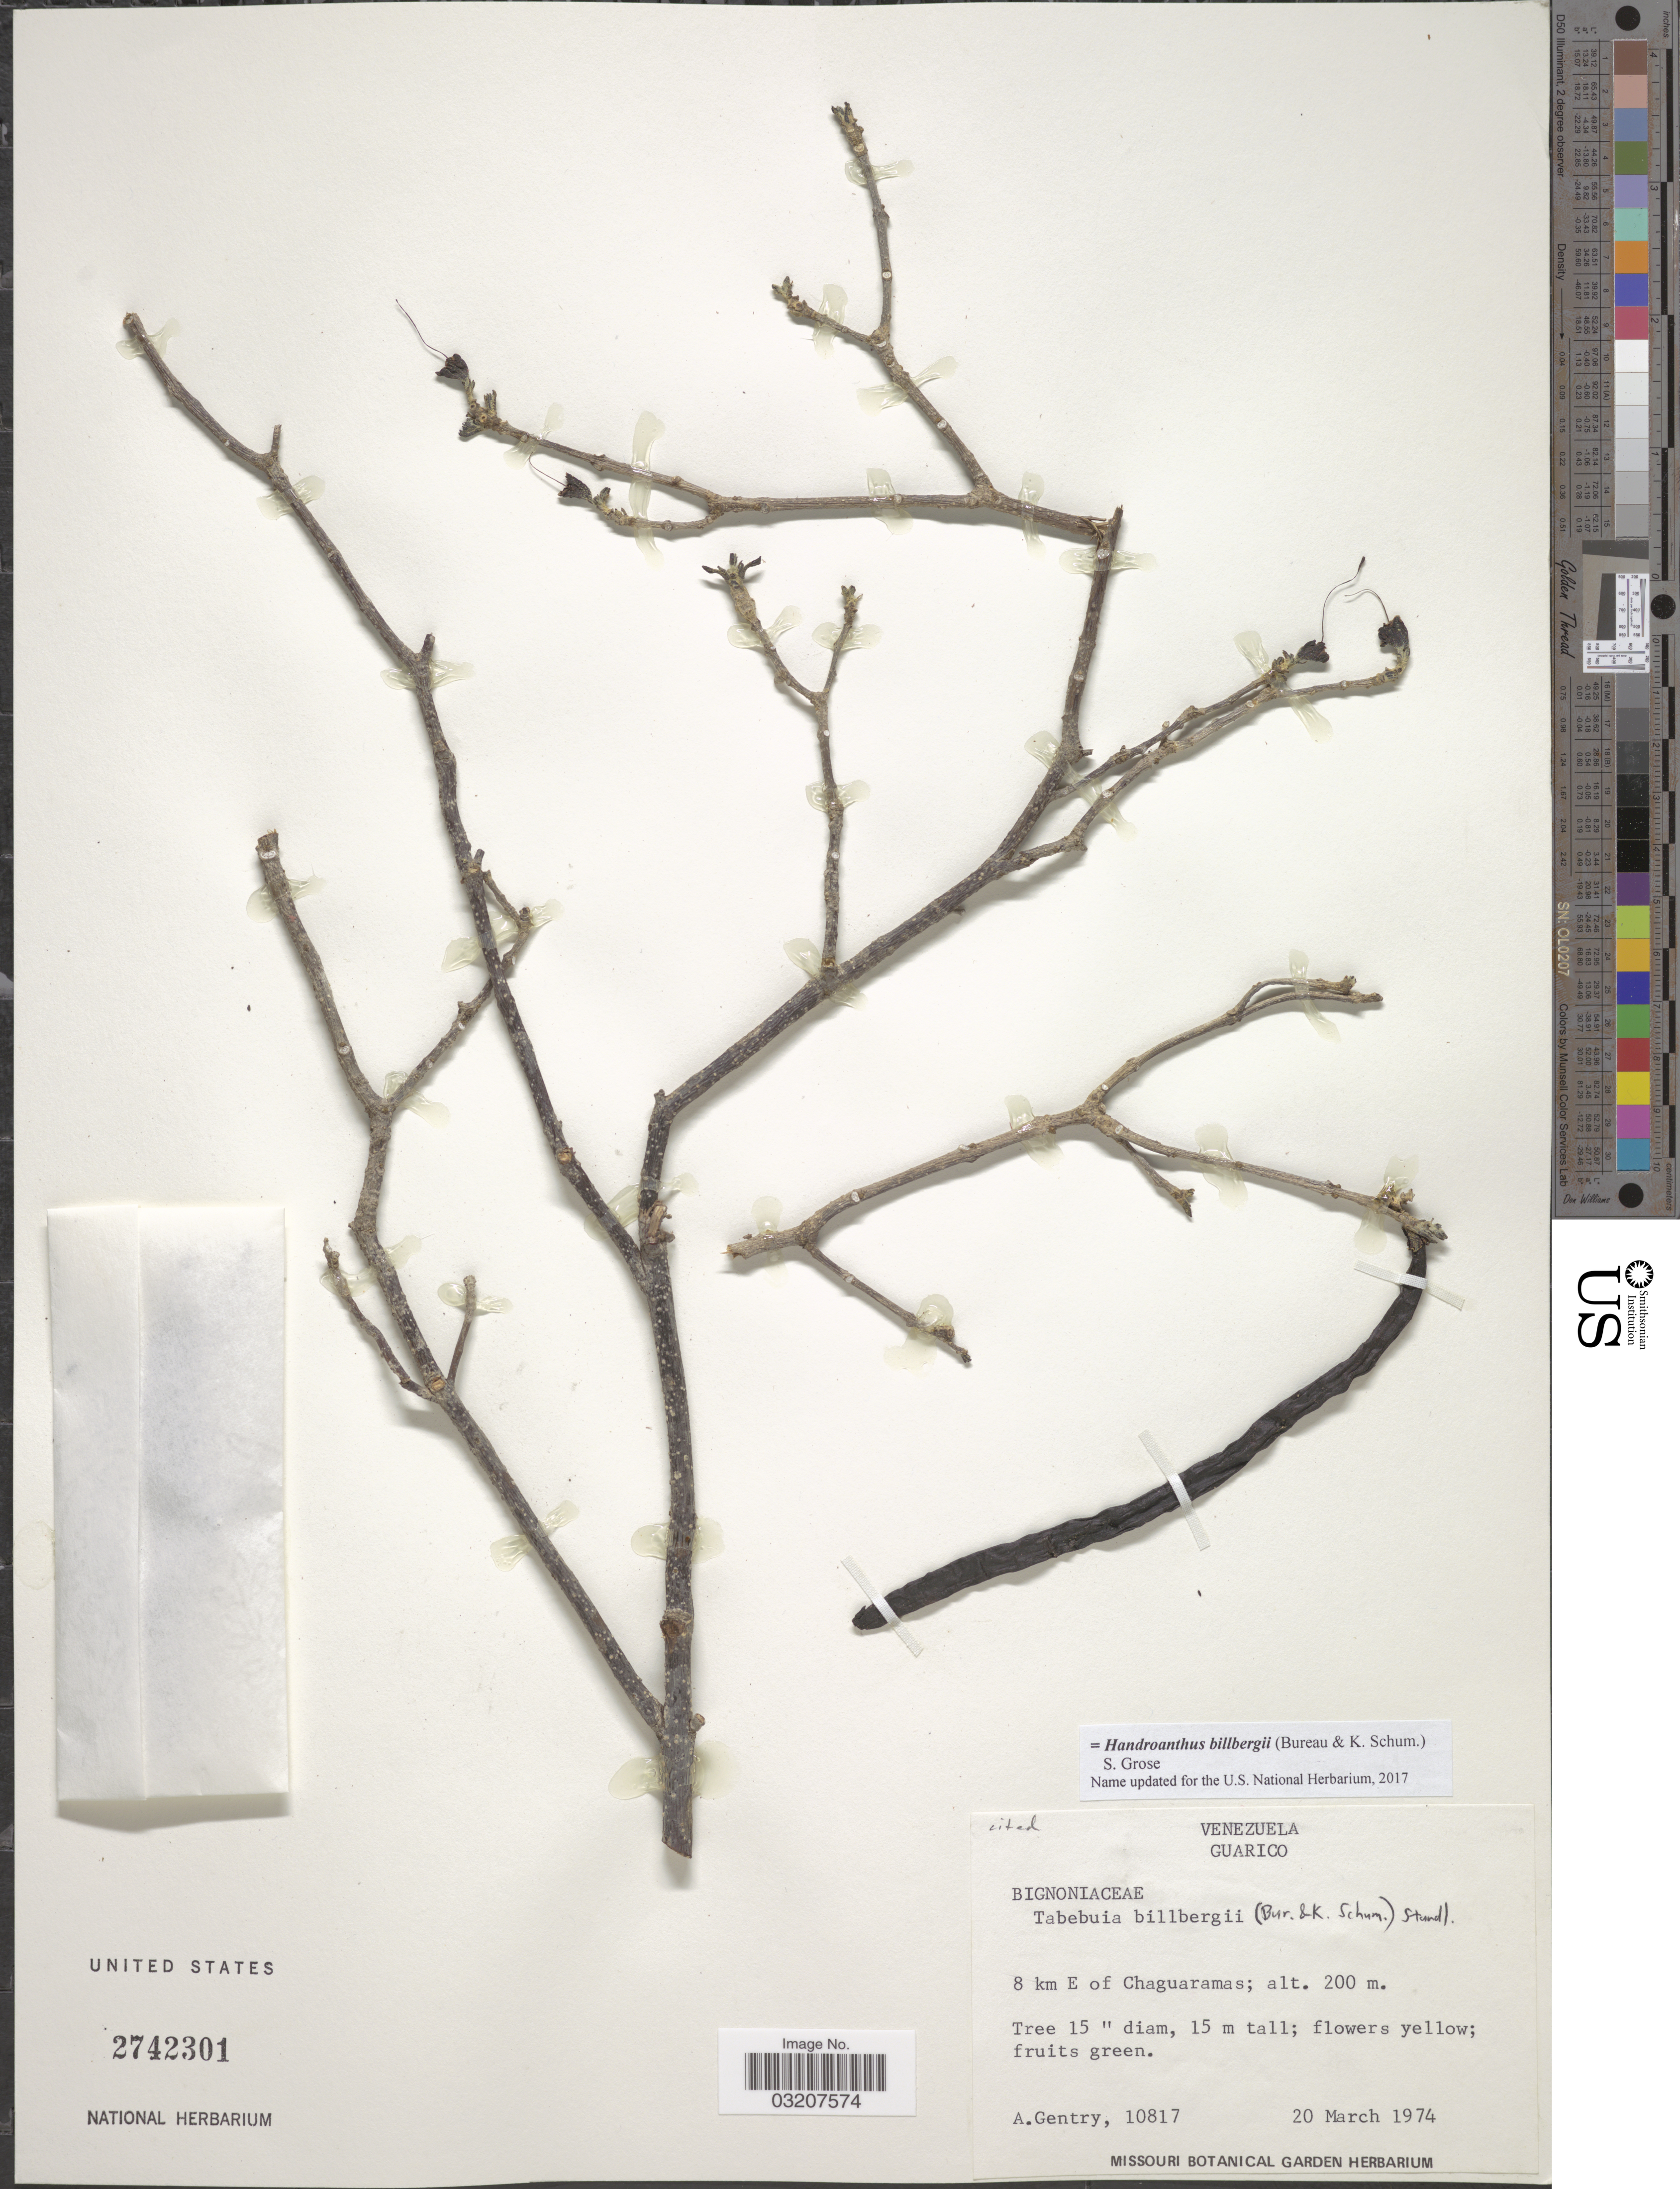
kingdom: Plantae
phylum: Tracheophyta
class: Magnoliopsida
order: Lamiales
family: Bignoniaceae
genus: Handroanthus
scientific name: Handroanthus billbergii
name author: (Bureau & K. Schum.) S.O. Grose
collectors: A. H. Gentry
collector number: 10817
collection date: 1974-03-20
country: Venezuela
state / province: Guárico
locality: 8 km E of Chaguaramas.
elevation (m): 200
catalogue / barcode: US 2742301